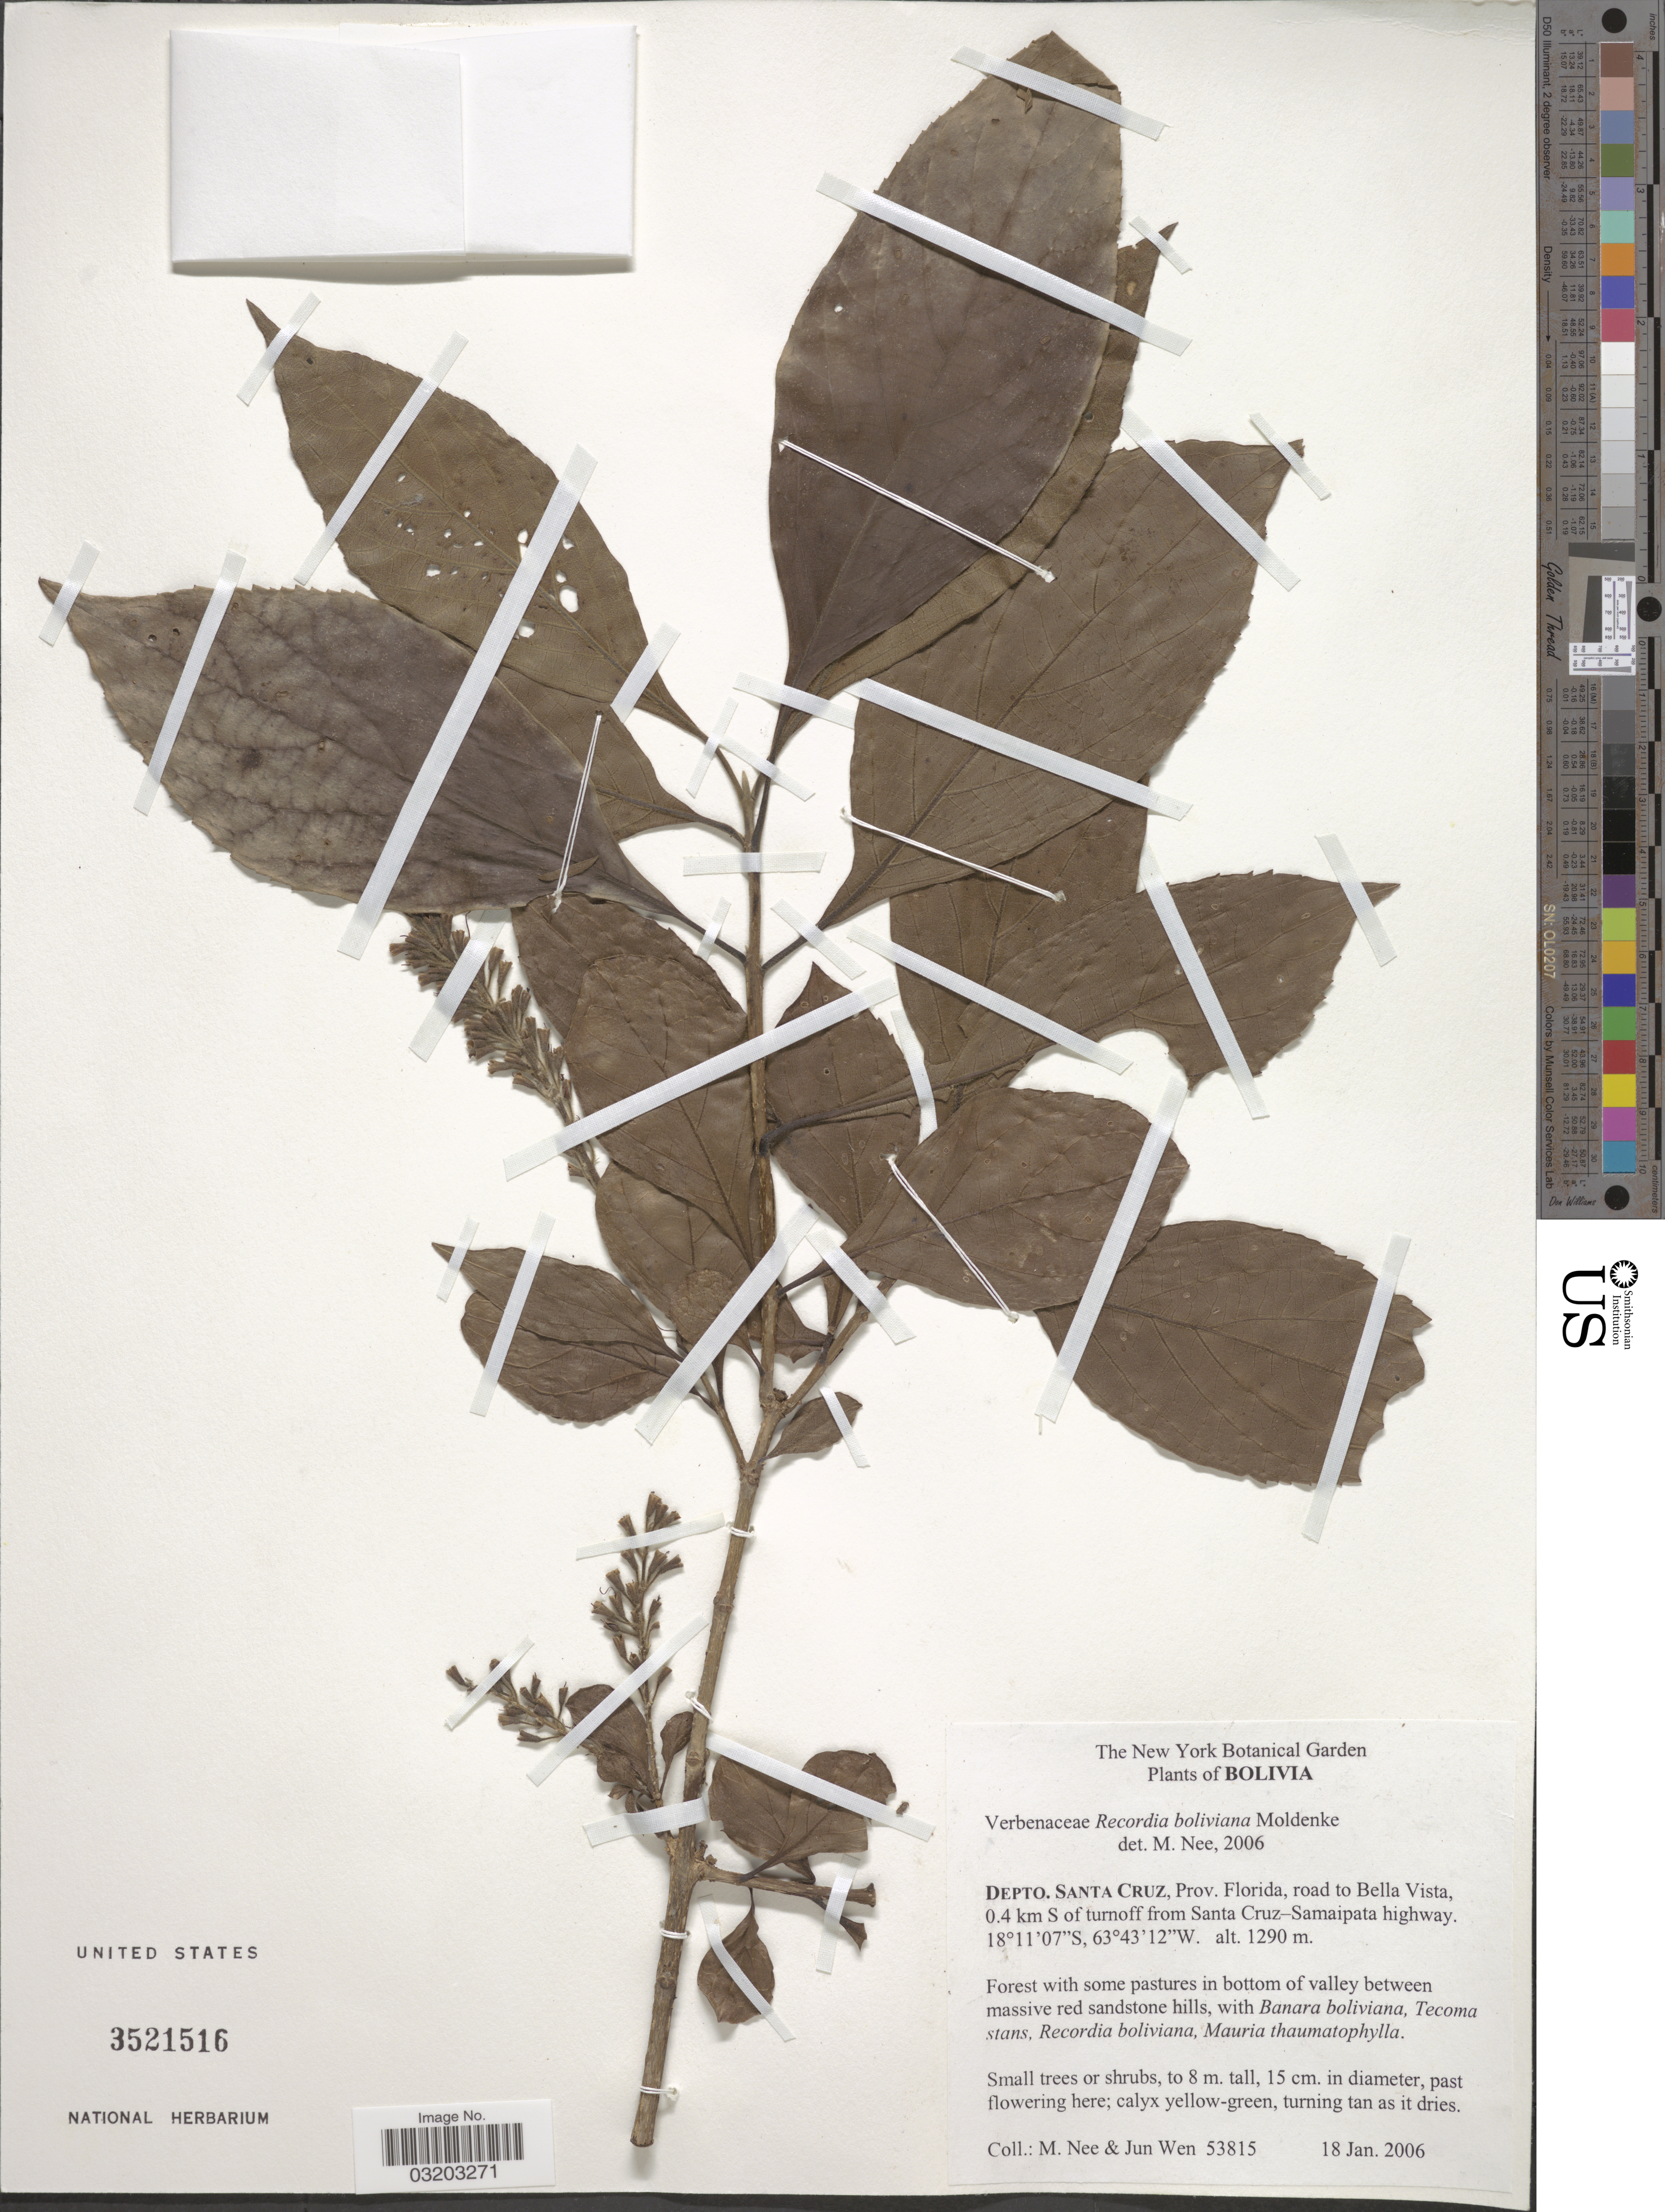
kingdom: Plantae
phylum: Tracheophyta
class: Magnoliopsida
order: Lamiales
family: Verbenaceae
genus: Recordia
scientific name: Recordia boliviana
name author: Moldenke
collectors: M. Nee & J. Wen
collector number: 53815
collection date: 2006-01-18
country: Bolivia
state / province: Santa Cruz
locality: Depto. Santa Cruz, Prov. Florida, road to Bella Vista, 0.4 km S of turnoff from Santa Cruz-Sampaipata highway.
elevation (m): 1290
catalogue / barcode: US 3521516